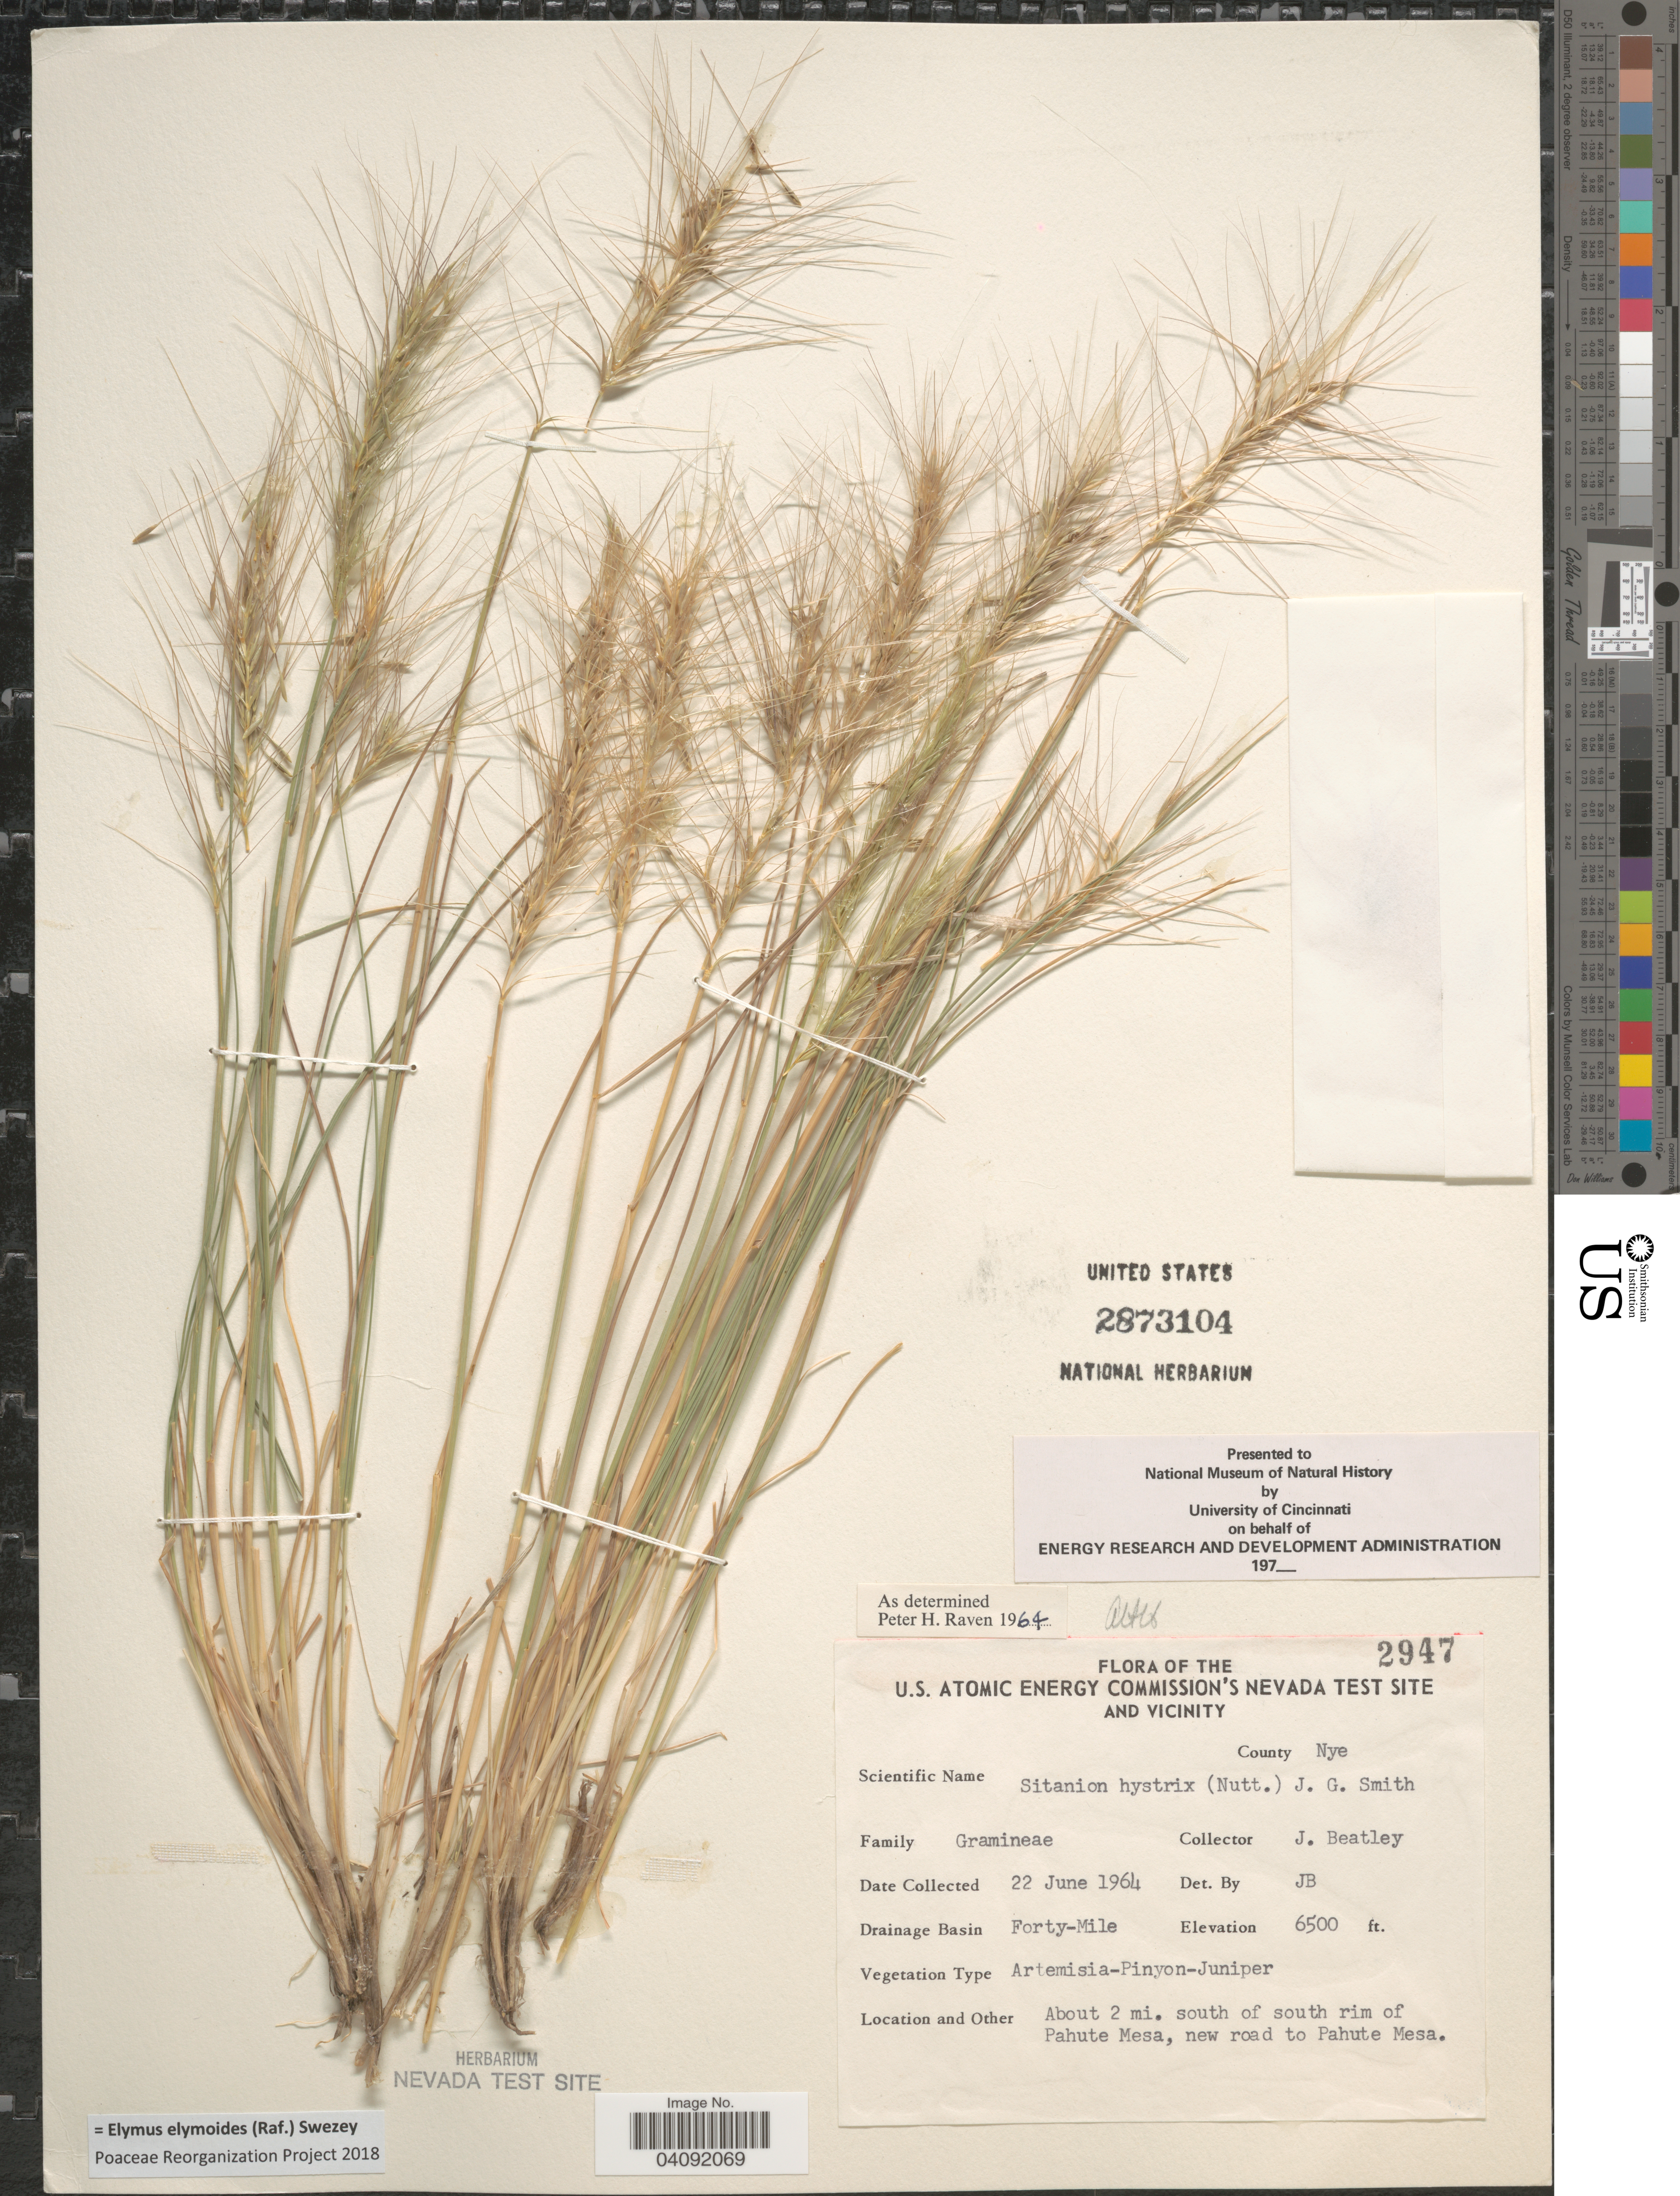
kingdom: Plantae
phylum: Tracheophyta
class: Liliopsida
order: Poales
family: Poaceae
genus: Elymus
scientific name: Elymus elymoides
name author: (Raf.) Swezey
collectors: J. C. Beatley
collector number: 2947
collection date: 1964-06-22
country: United States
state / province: Nevada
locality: The U.S. Atomic Energy Commission's Nevada Test Site and Vicinity. County Nye. Drainage Basin Forty-Mile. About 2 mi. south of rim of Pahute Mesa, new road to Pahute Mesa.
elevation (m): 1981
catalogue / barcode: US 2873104